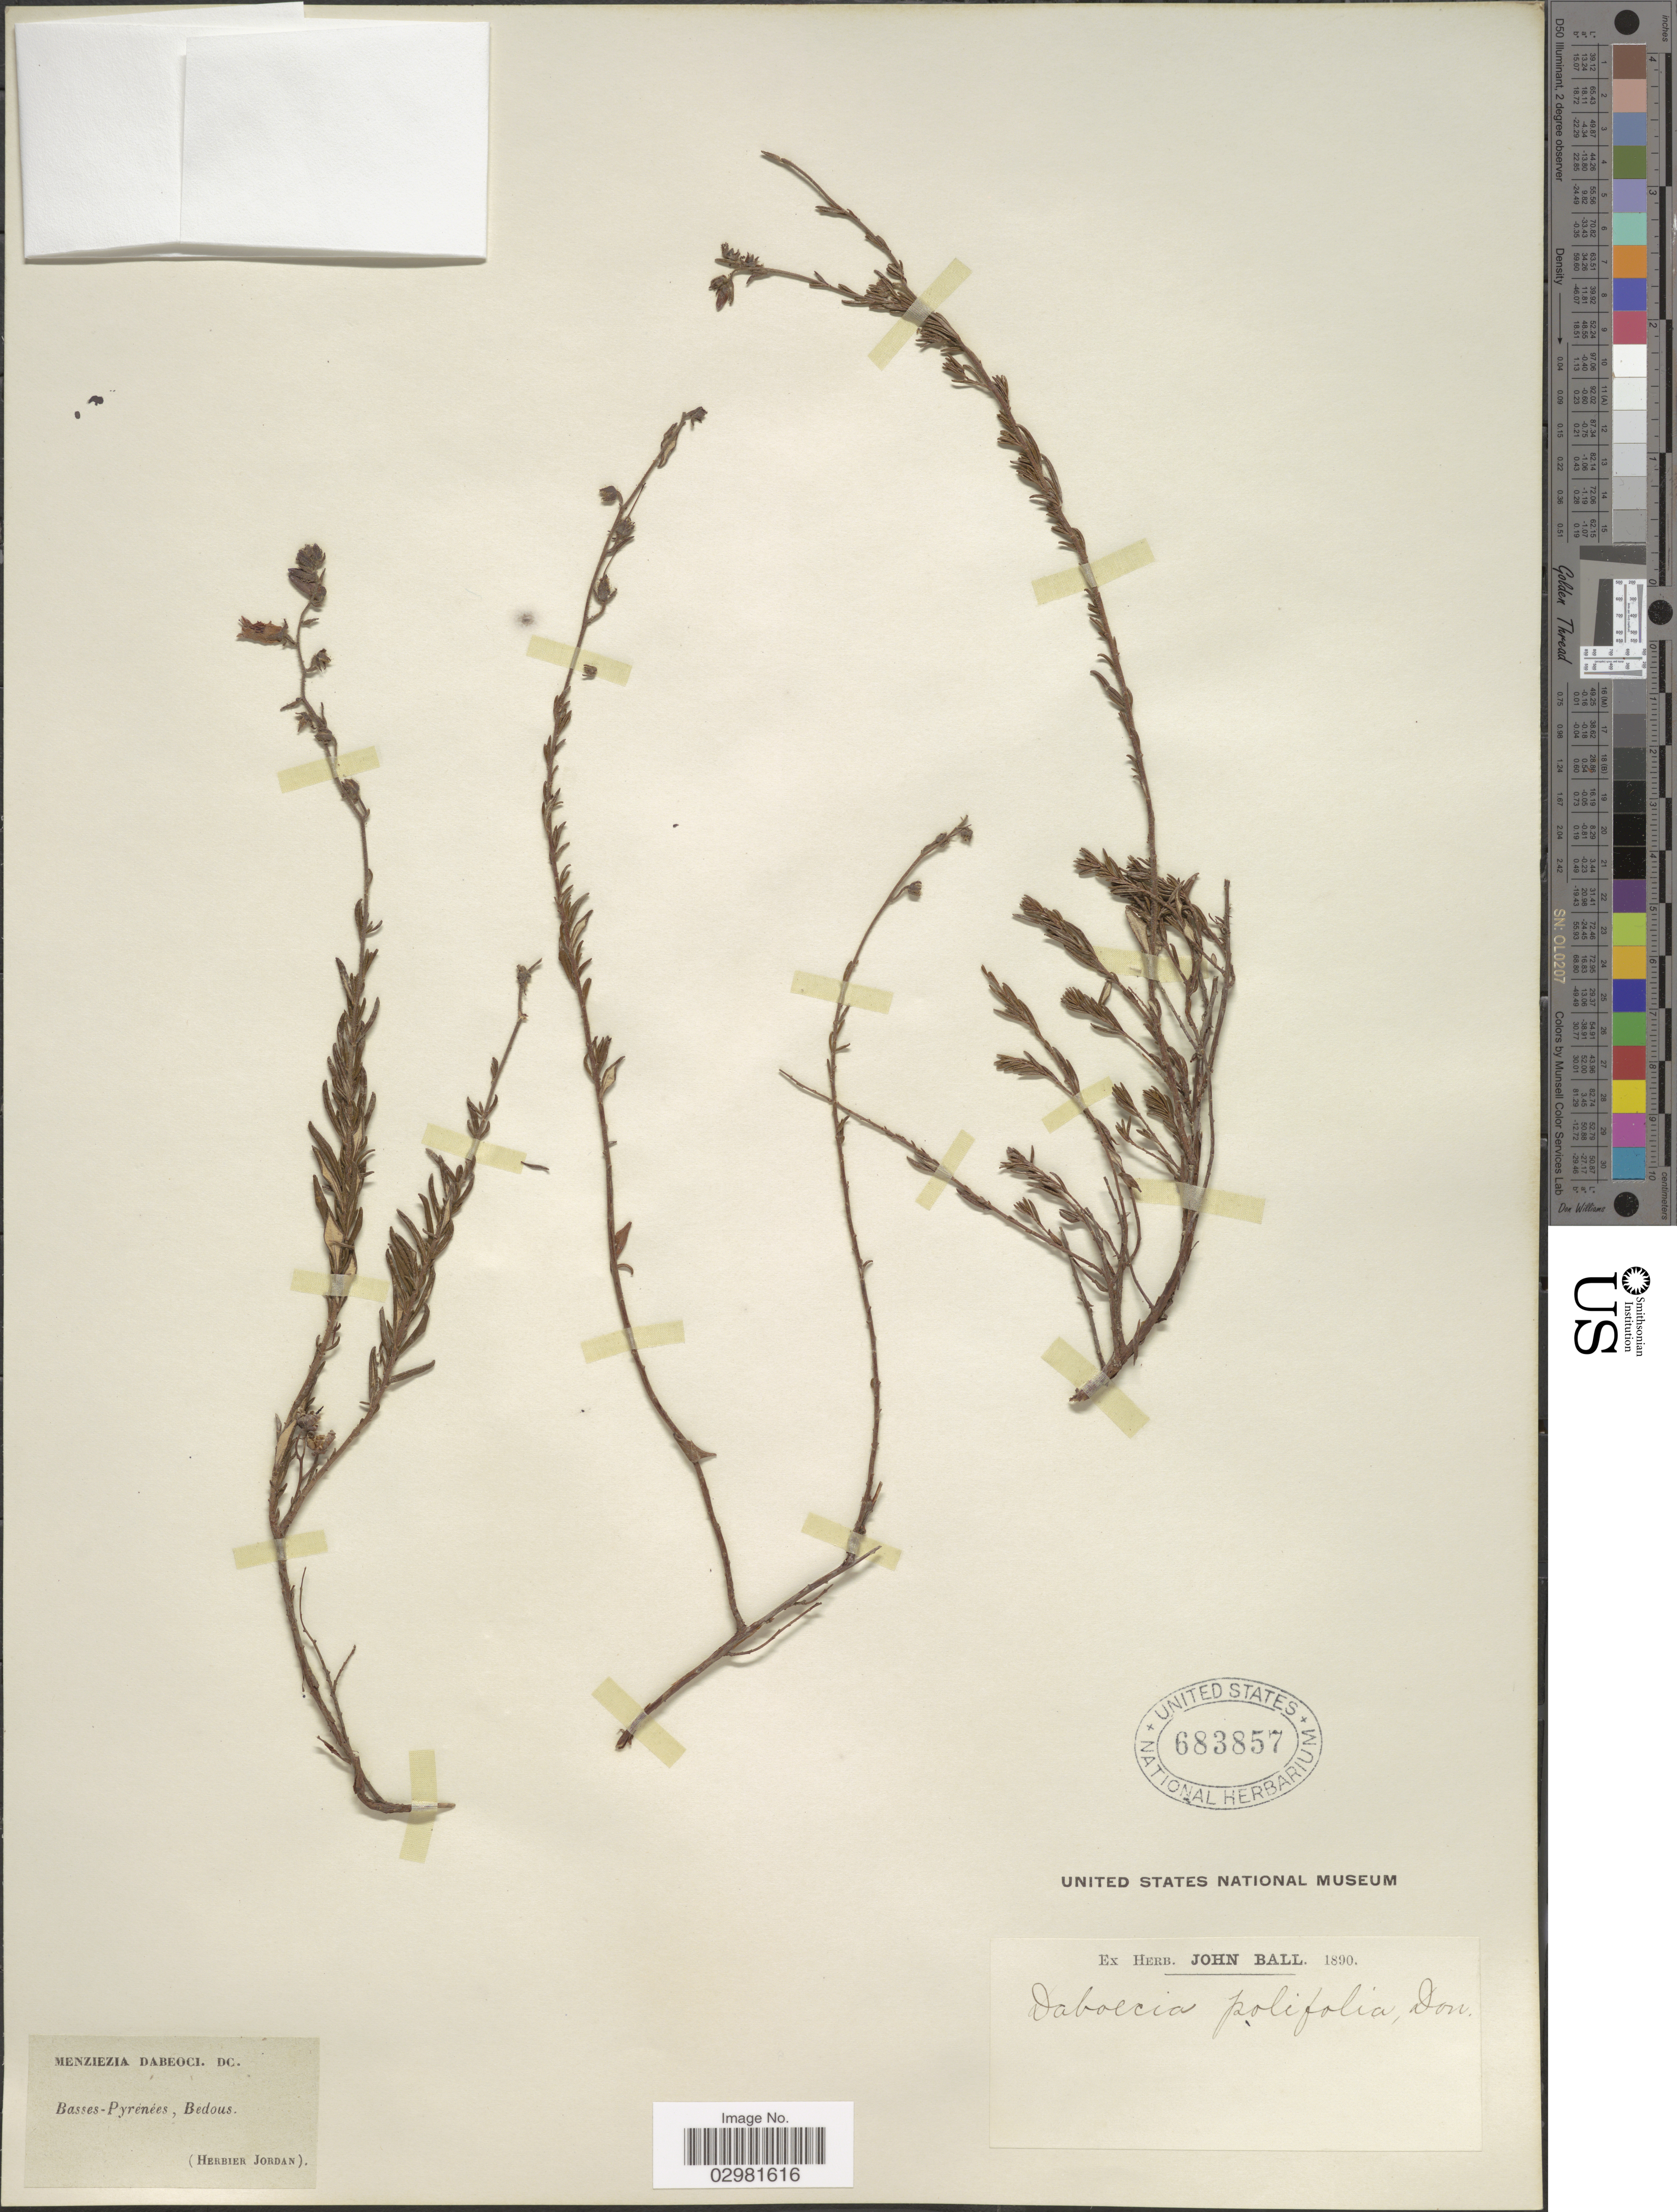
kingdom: Plantae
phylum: Tracheophyta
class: Magnoliopsida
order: Ericales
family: Ericaceae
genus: Daboecia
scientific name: Daboecia polifolia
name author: D. Don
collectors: ex herb. John Ball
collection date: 1890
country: France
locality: Basses-Pyrénées, Bedous.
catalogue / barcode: US 683857